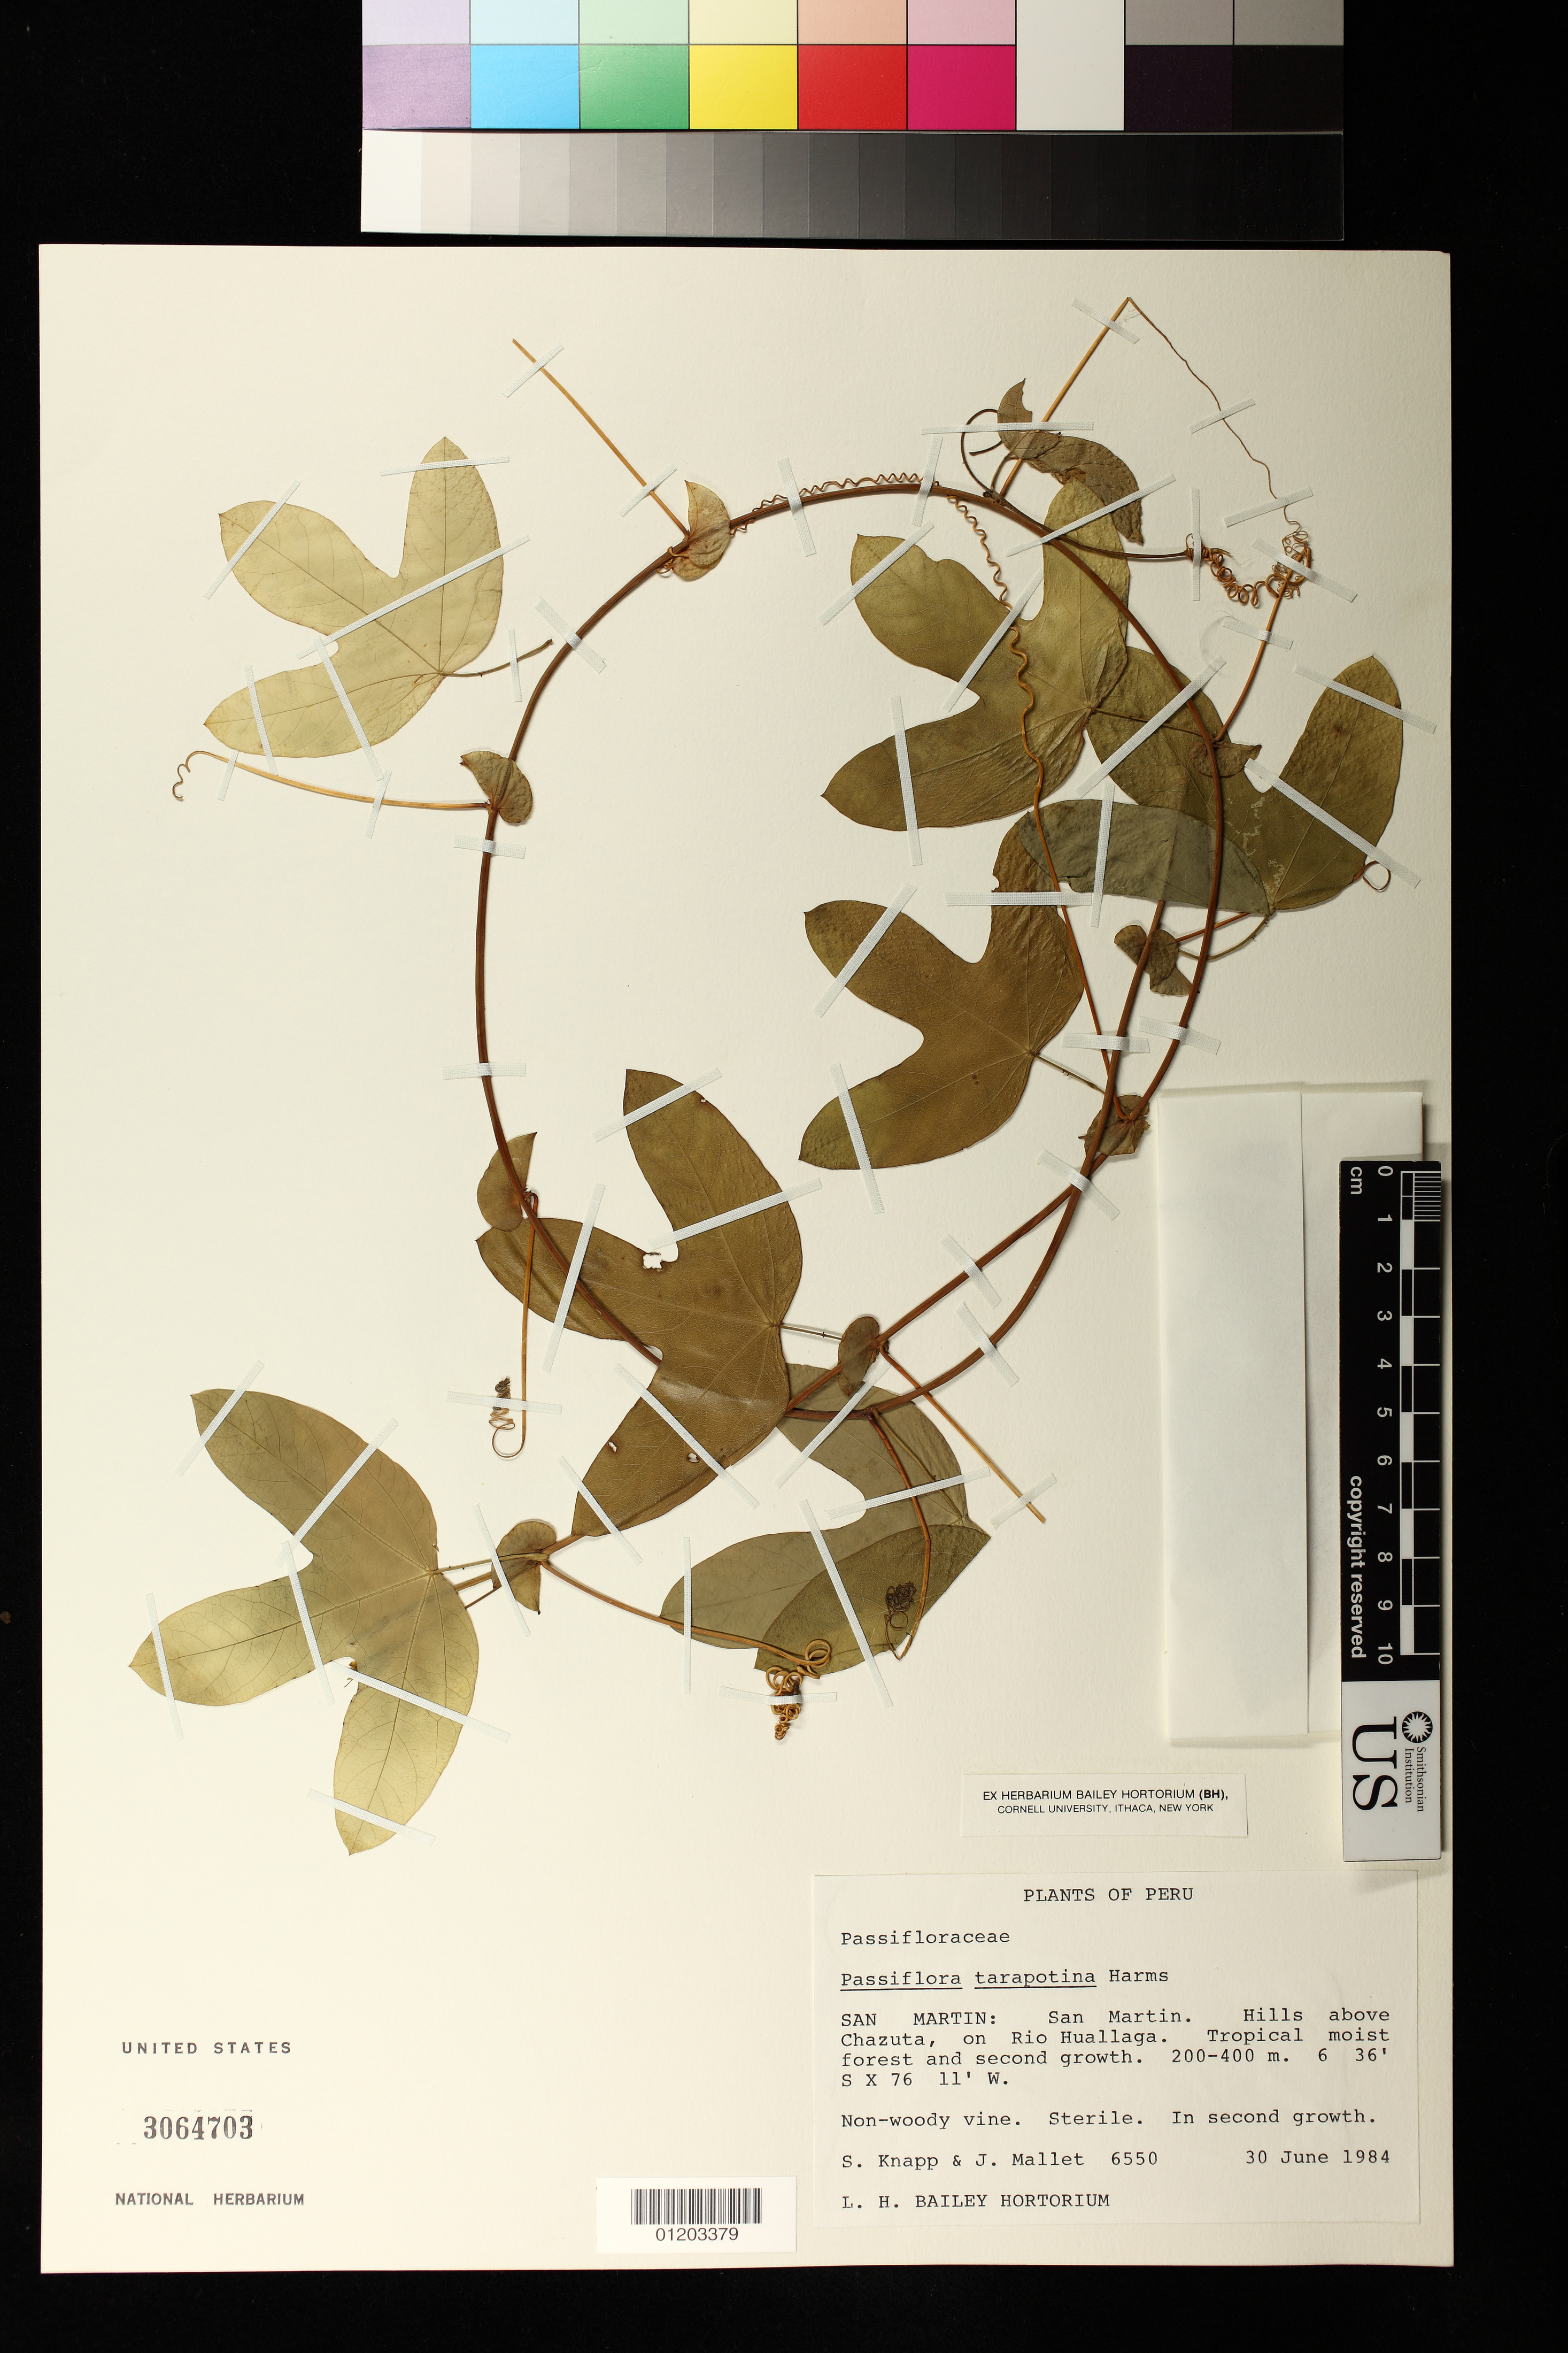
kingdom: Plantae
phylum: Tracheophyta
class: Magnoliopsida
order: Malpighiales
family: Passifloraceae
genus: Passiflora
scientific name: Passiflora tarapotina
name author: Harms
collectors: S. Knapp & J. Mallet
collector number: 6550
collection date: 1984-06-30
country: Peru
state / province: San Martín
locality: Hills above Chazuta, on Rio Huallaga. Tropical moist forest and second growth.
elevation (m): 200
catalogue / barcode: US 3064703